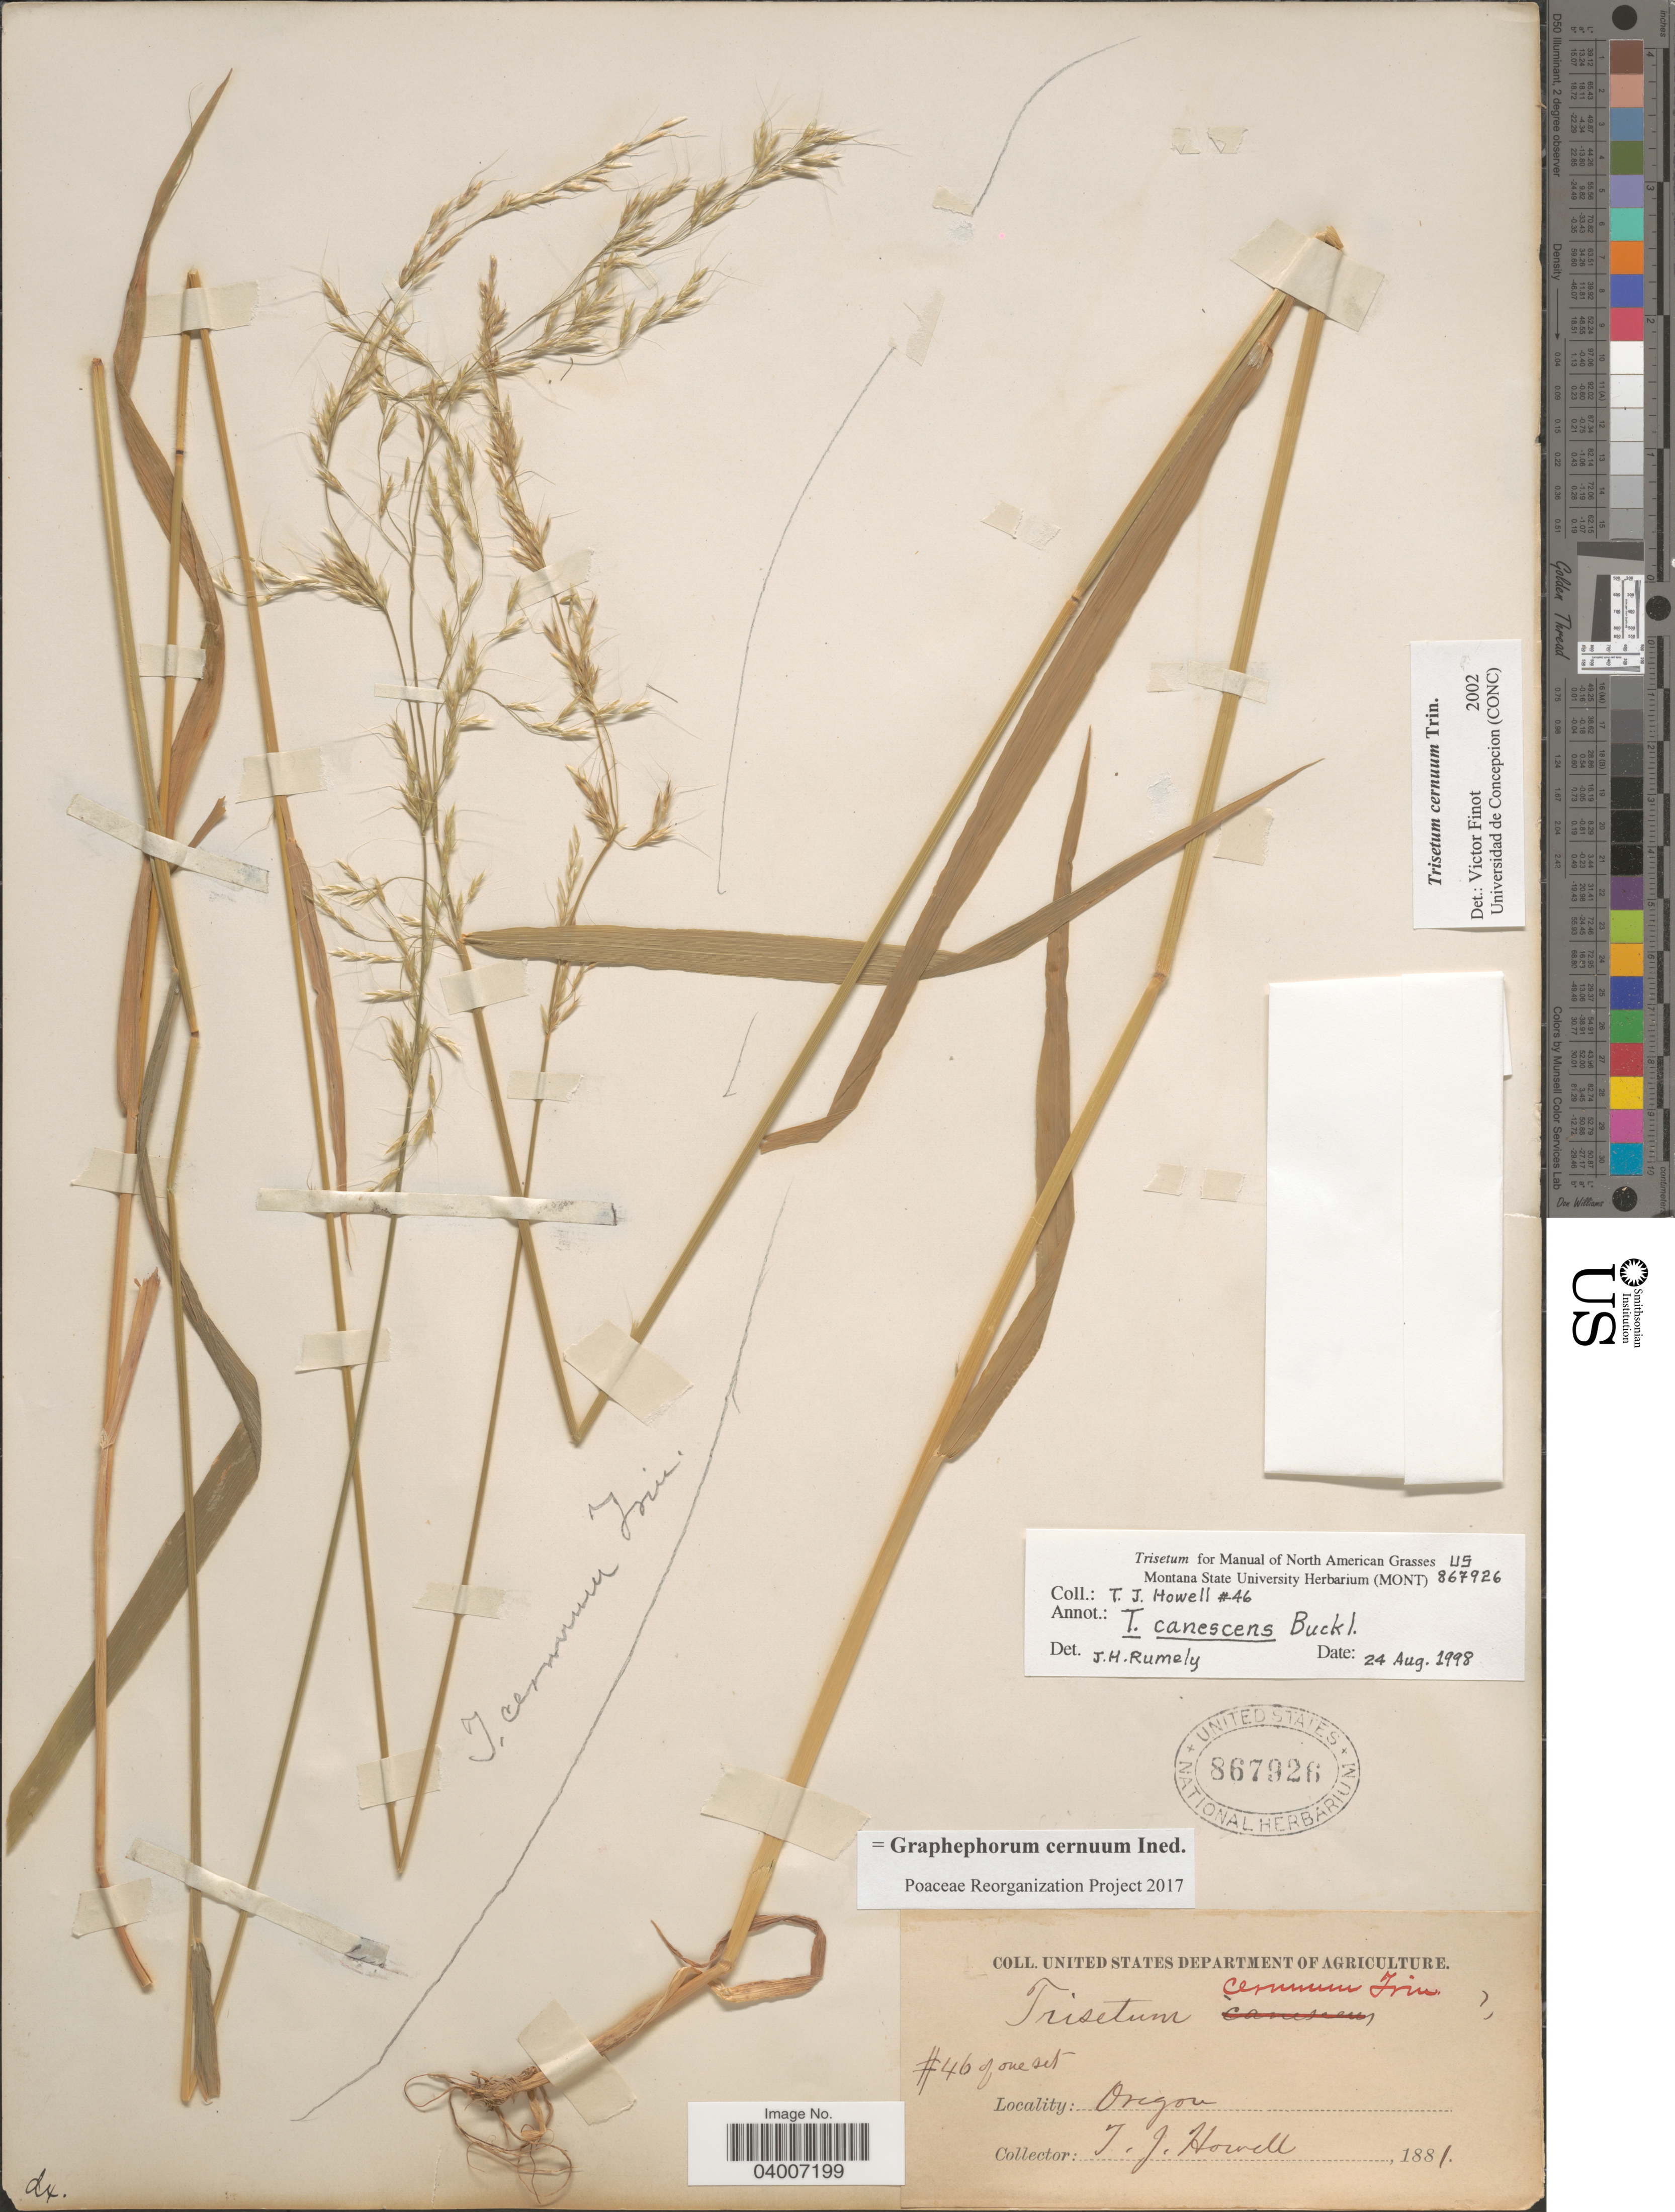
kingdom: Plantae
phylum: Tracheophyta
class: Liliopsida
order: Poales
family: Poaceae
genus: Graphephorum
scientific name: Graphephorum cernuum ined.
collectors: T. J. Howell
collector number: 46*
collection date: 1881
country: United States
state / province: Oregon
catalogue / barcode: US 867926